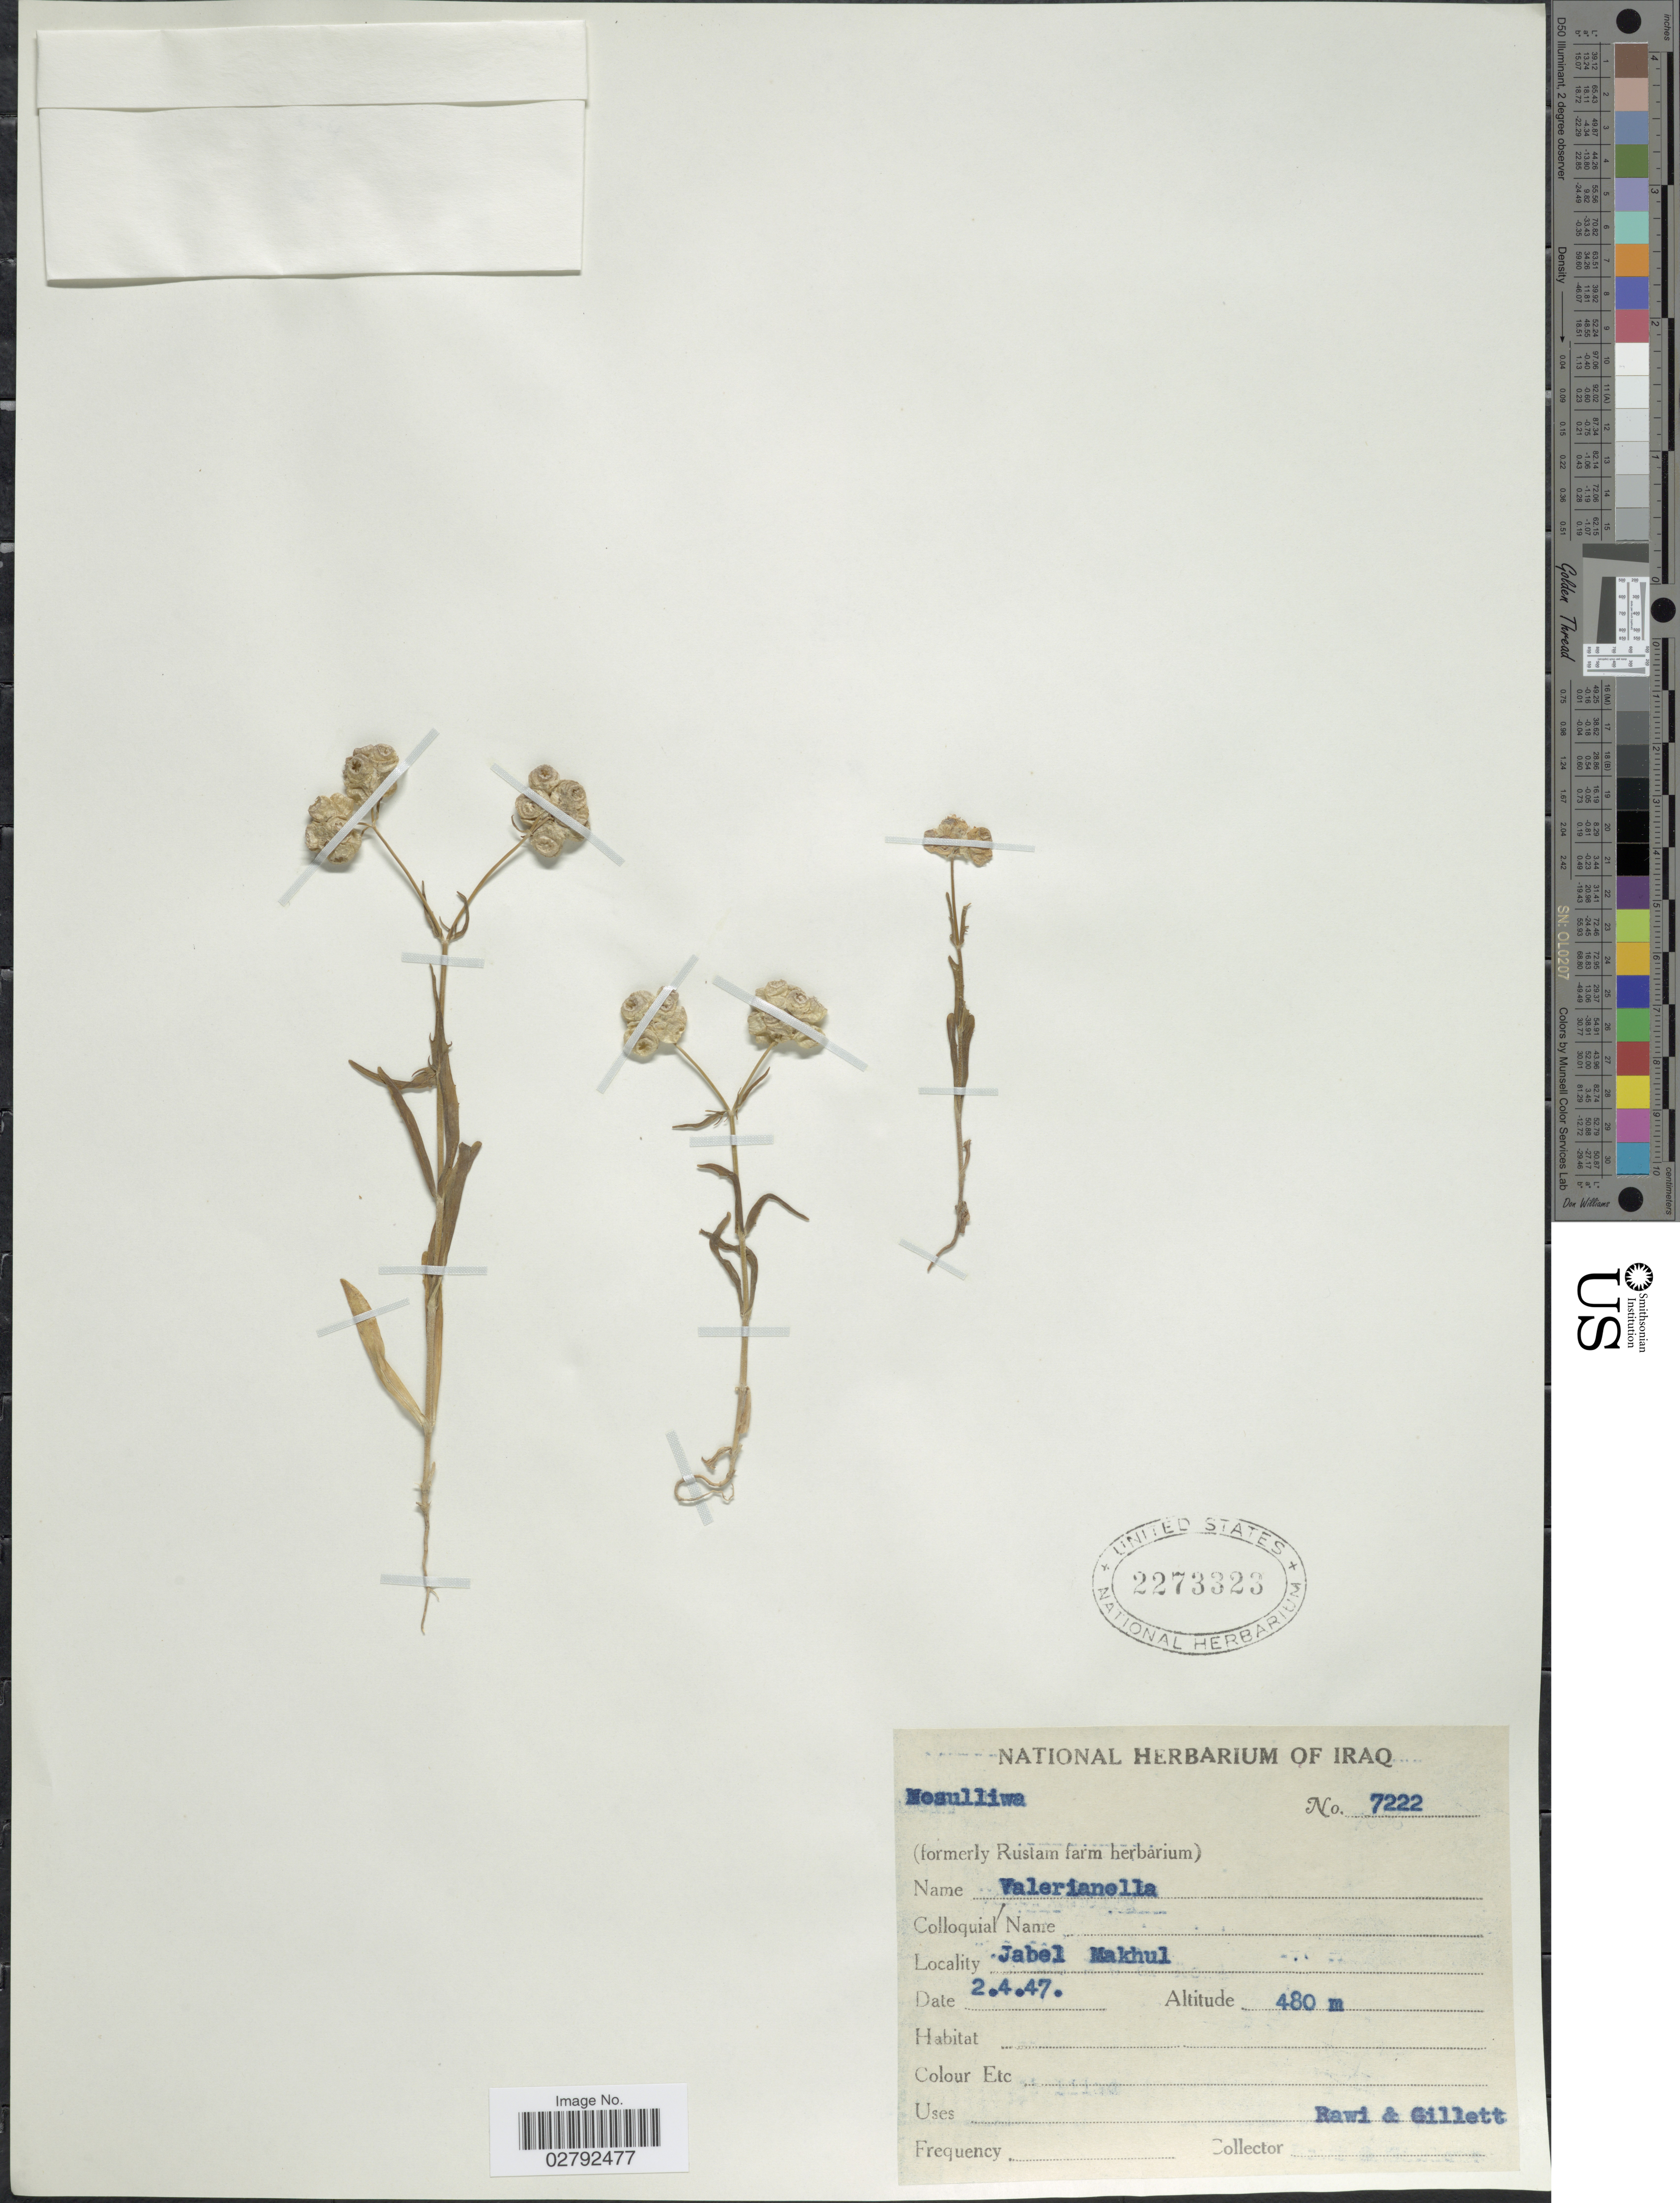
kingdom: Plantae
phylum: Tracheophyta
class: Magnoliopsida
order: Dipsacales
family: Caprifoliaceae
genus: Valerianella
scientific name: Valerianella sp.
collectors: -. Rawi & Gillett, --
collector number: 7222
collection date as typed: Transcribed d/m/y: 2/4/47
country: Iraq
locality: Jabel Makhul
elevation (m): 480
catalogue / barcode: US 2273323